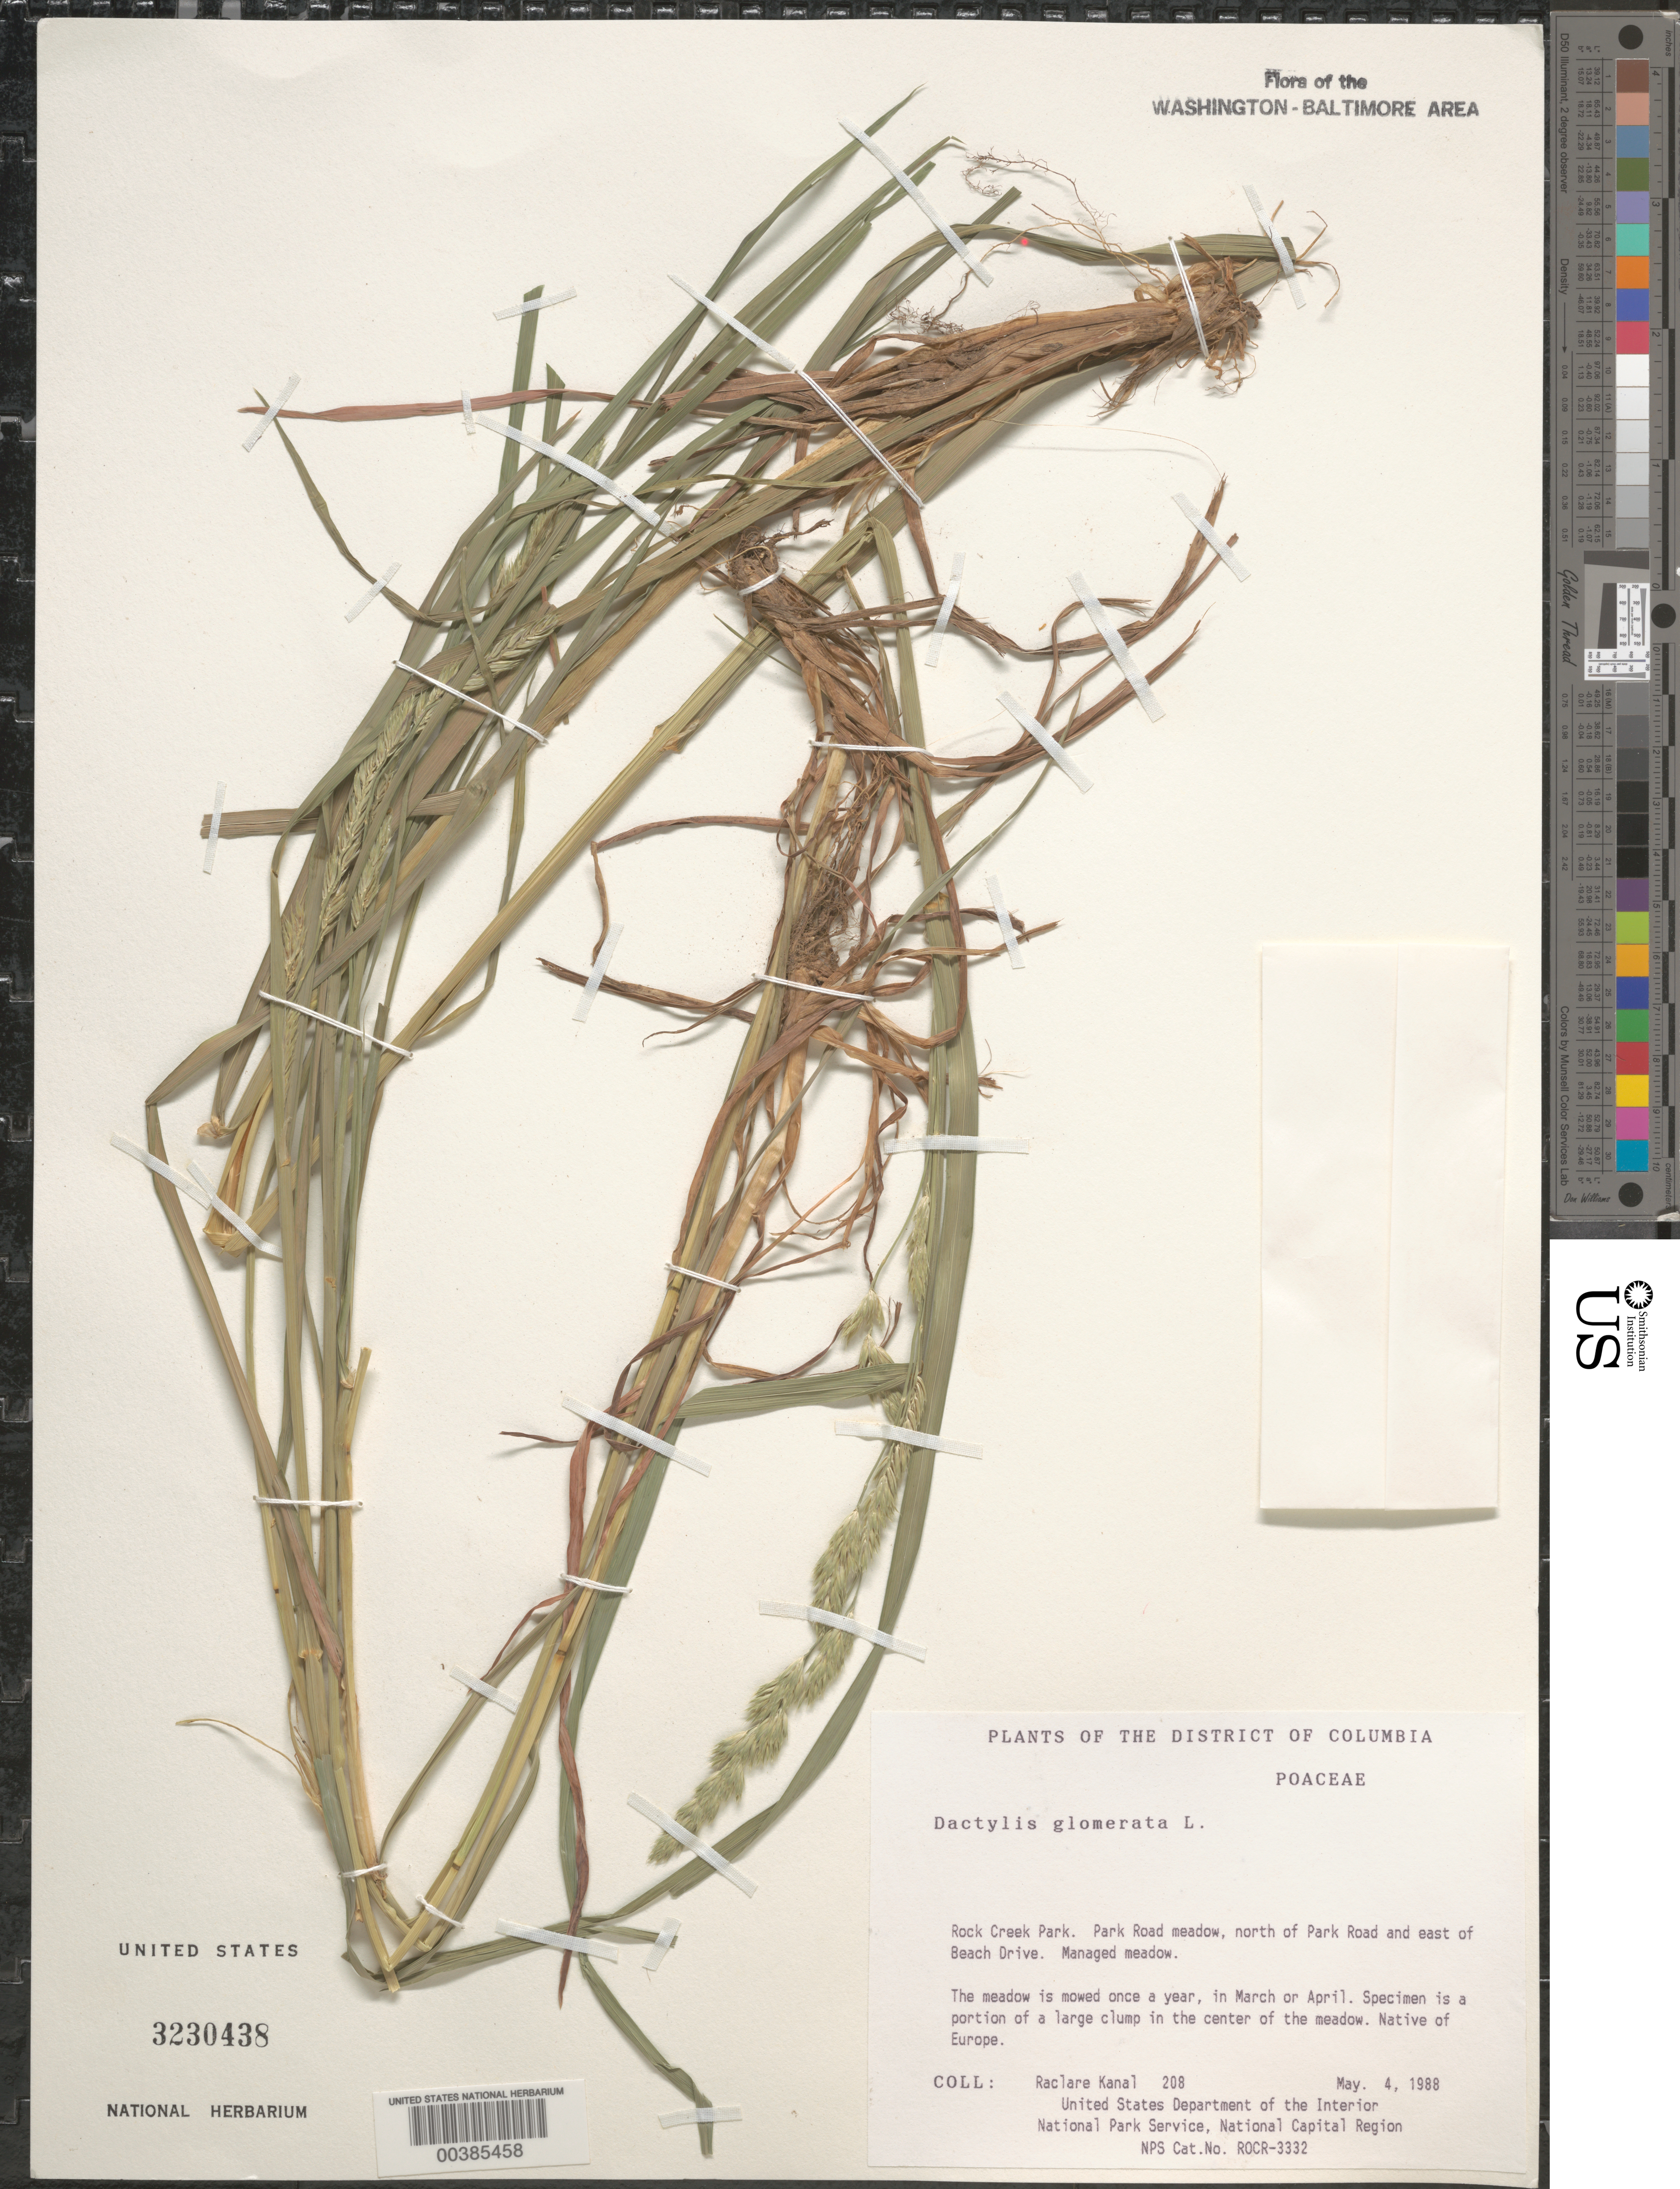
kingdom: Plantae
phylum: Tracheophyta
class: Liliopsida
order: Poales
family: Poaceae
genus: Dactylis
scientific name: Dactylis glomerata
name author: L.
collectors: R. Kanal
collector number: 208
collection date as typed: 04 May 1988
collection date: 1988-05-04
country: United States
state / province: District of Columbia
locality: Rock Creek Park, N of Park Road and east of Beach Drive Rock Creek Park and Vicinity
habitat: Managed meadow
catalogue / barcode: US 3230438